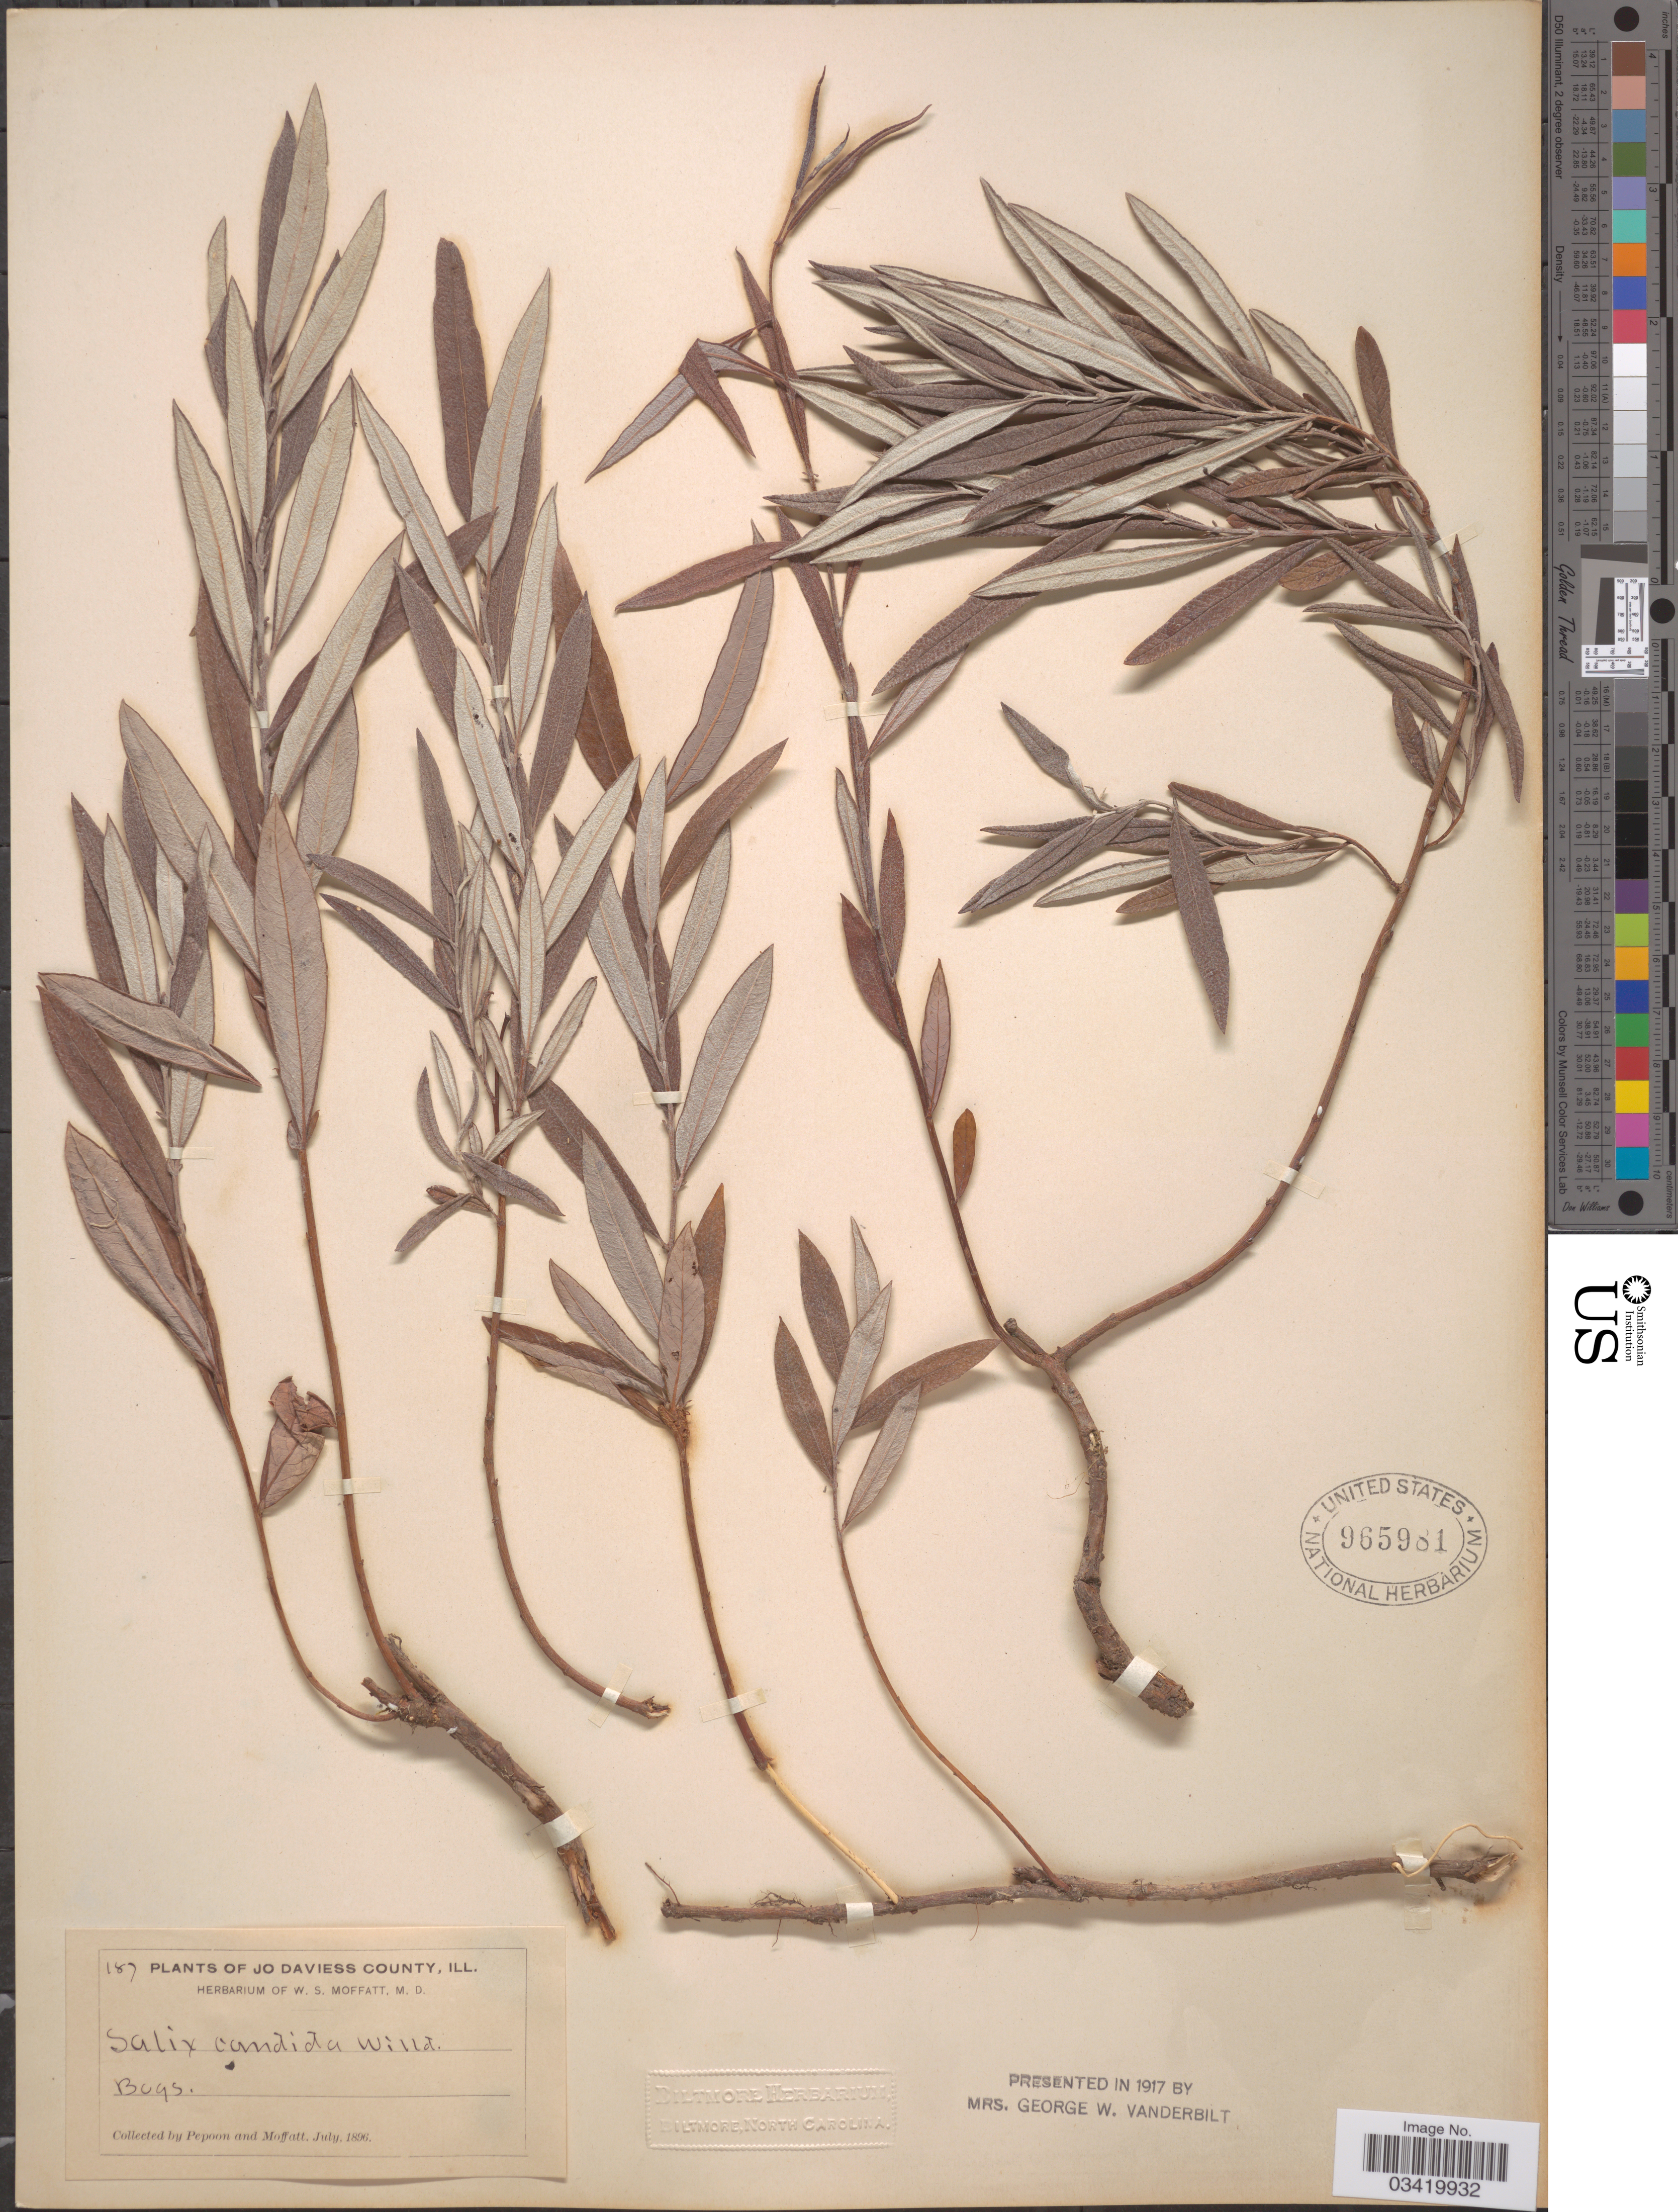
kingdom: Plantae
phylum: Tracheophyta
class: Magnoliopsida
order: Malpighiales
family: Salicaceae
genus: Salix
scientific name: Salix candida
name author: Flüggé ex Willd.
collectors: Pepoon & W. Moffatt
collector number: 187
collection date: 1896-07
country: United States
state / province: Illinois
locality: Daviess County.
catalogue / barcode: US 965981